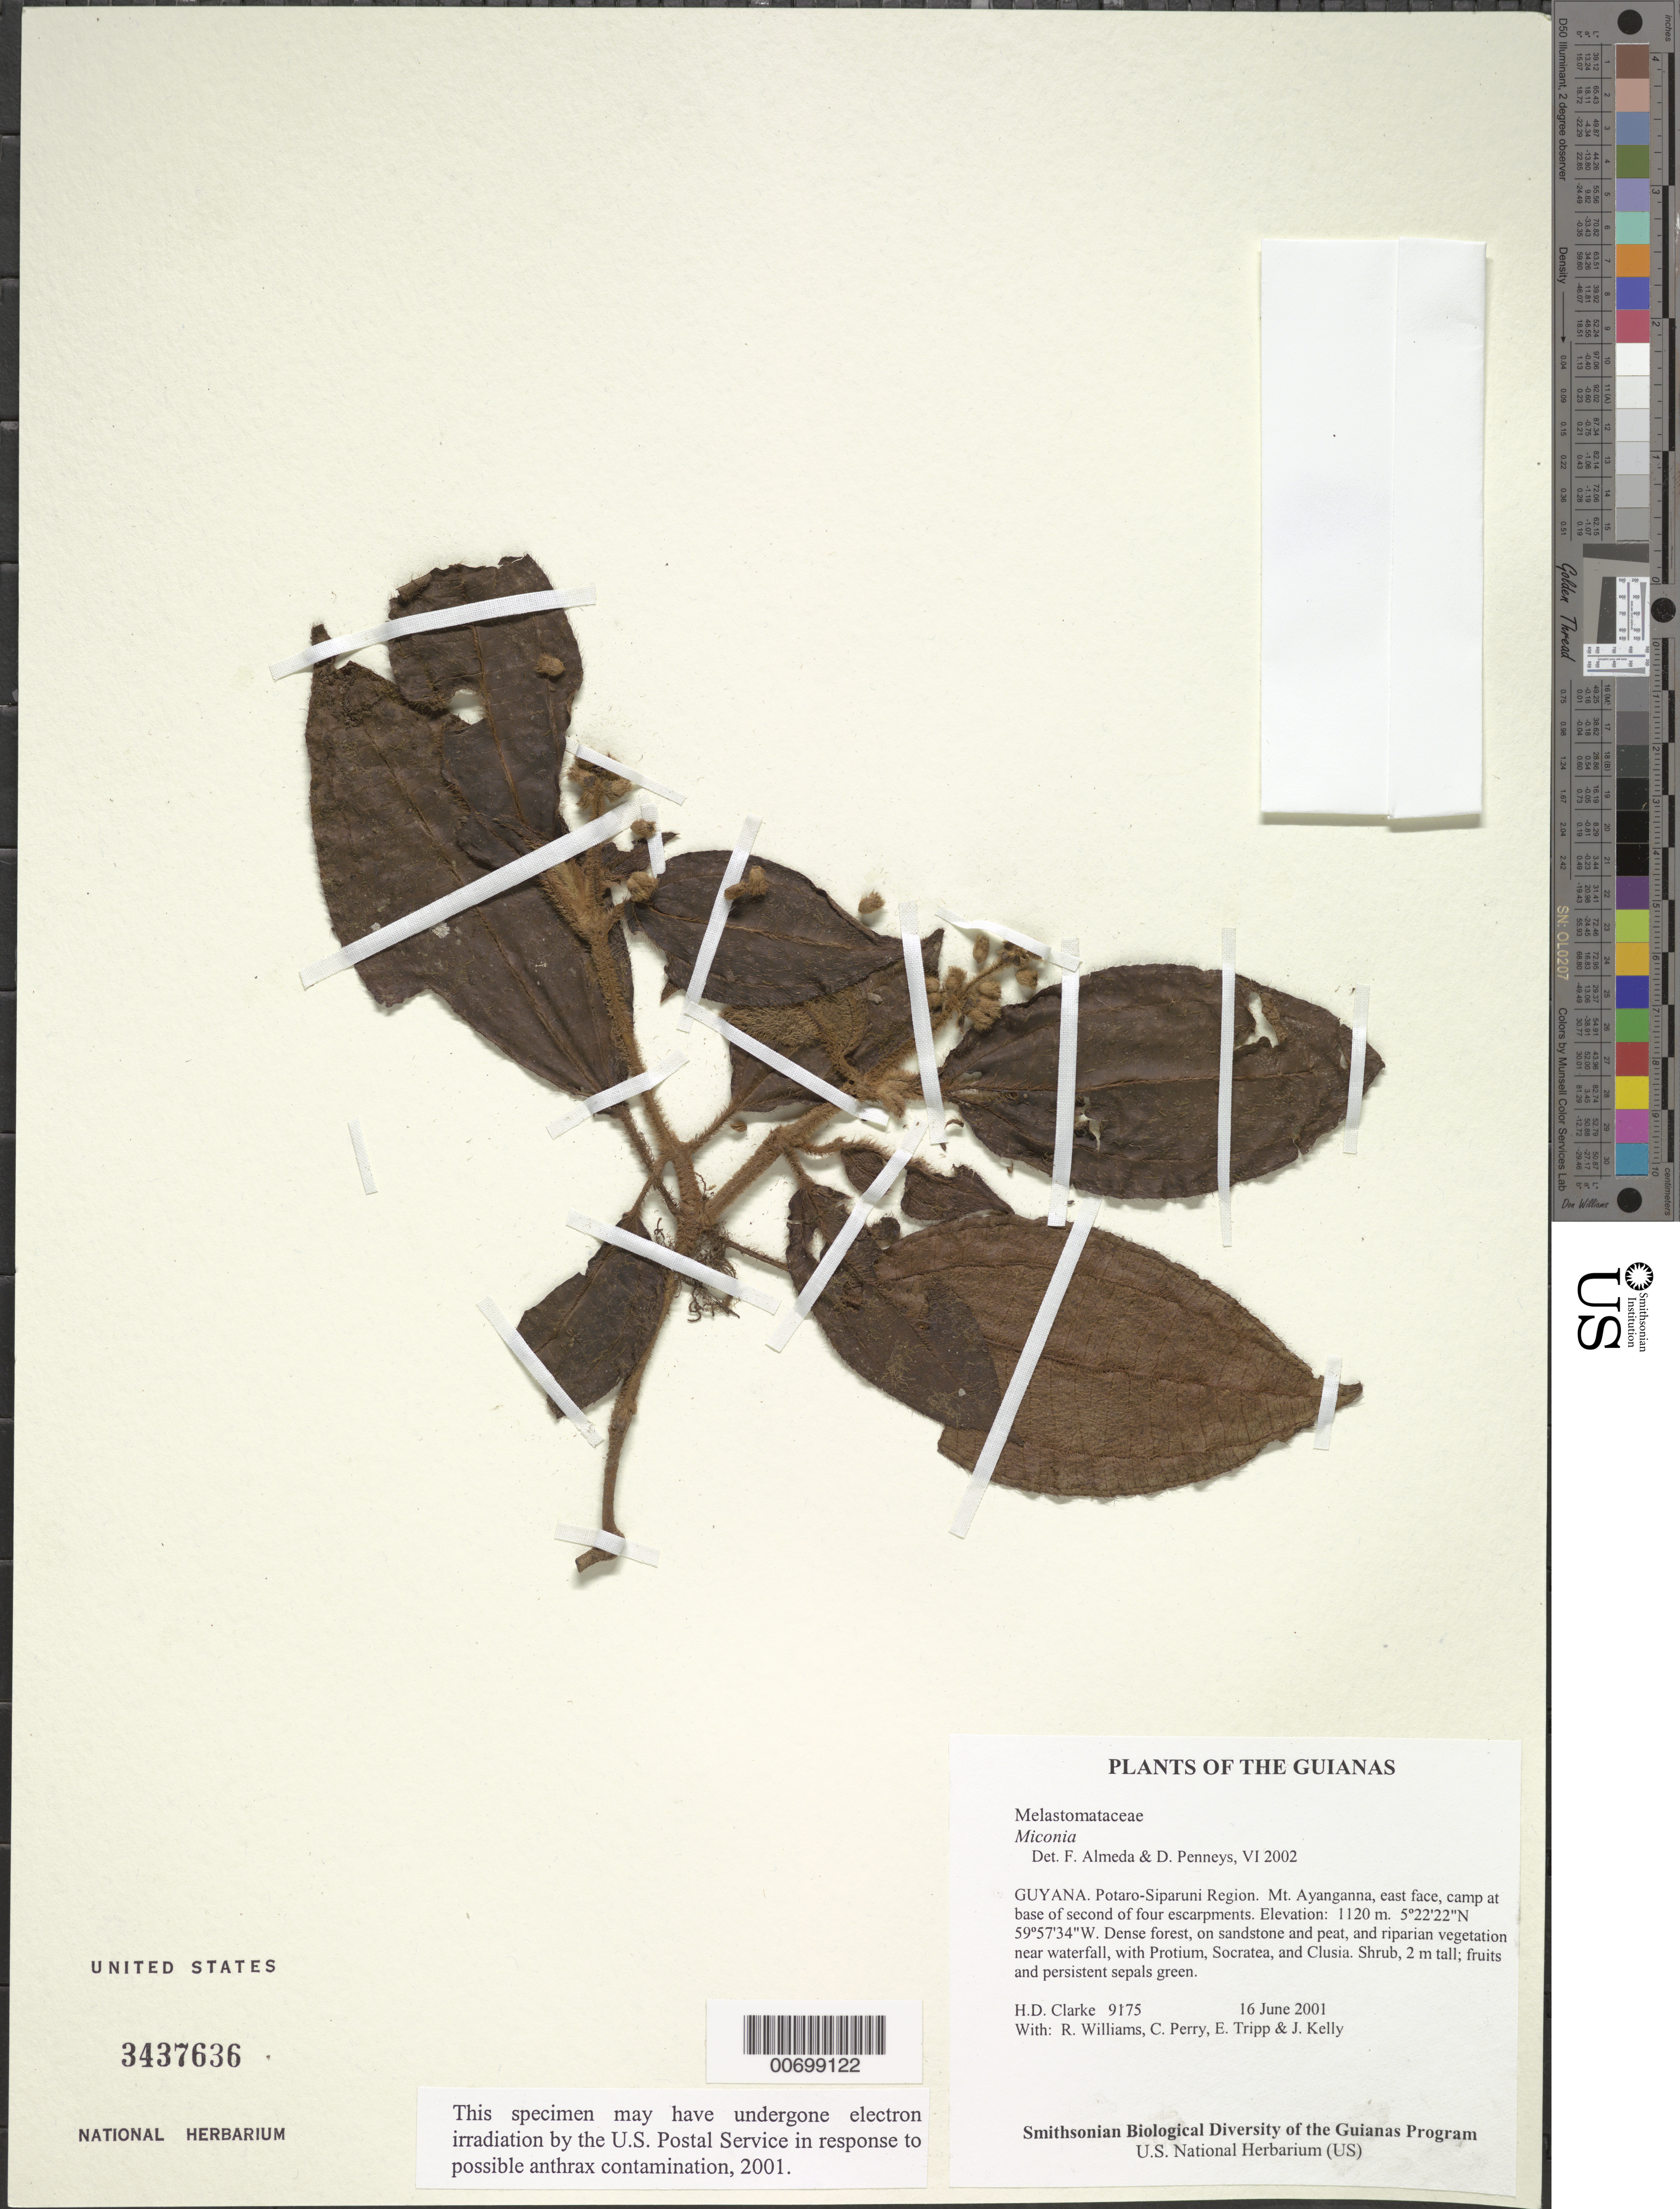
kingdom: Plantae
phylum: Tracheophyta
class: Magnoliopsida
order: Myrtales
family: Melastomataceae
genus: Miconia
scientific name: Miconia bracteata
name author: (DC.) Triana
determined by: Michelangeli, F. A.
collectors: H. D. Clarke, R. Williams, C. Perry, E. Tripp & J. Kelly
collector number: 9175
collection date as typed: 16 June 2001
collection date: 2001-06-16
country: Guyana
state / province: Potaro-Siparuni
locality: Mt. Ayanganna, east face, camp at base of second of four escarpments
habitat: Dense forest, on sandstone and peat, and riparian vegetation near waterfall, with Protium, Socratea, and Clusia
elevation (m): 1120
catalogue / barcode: US 3437636